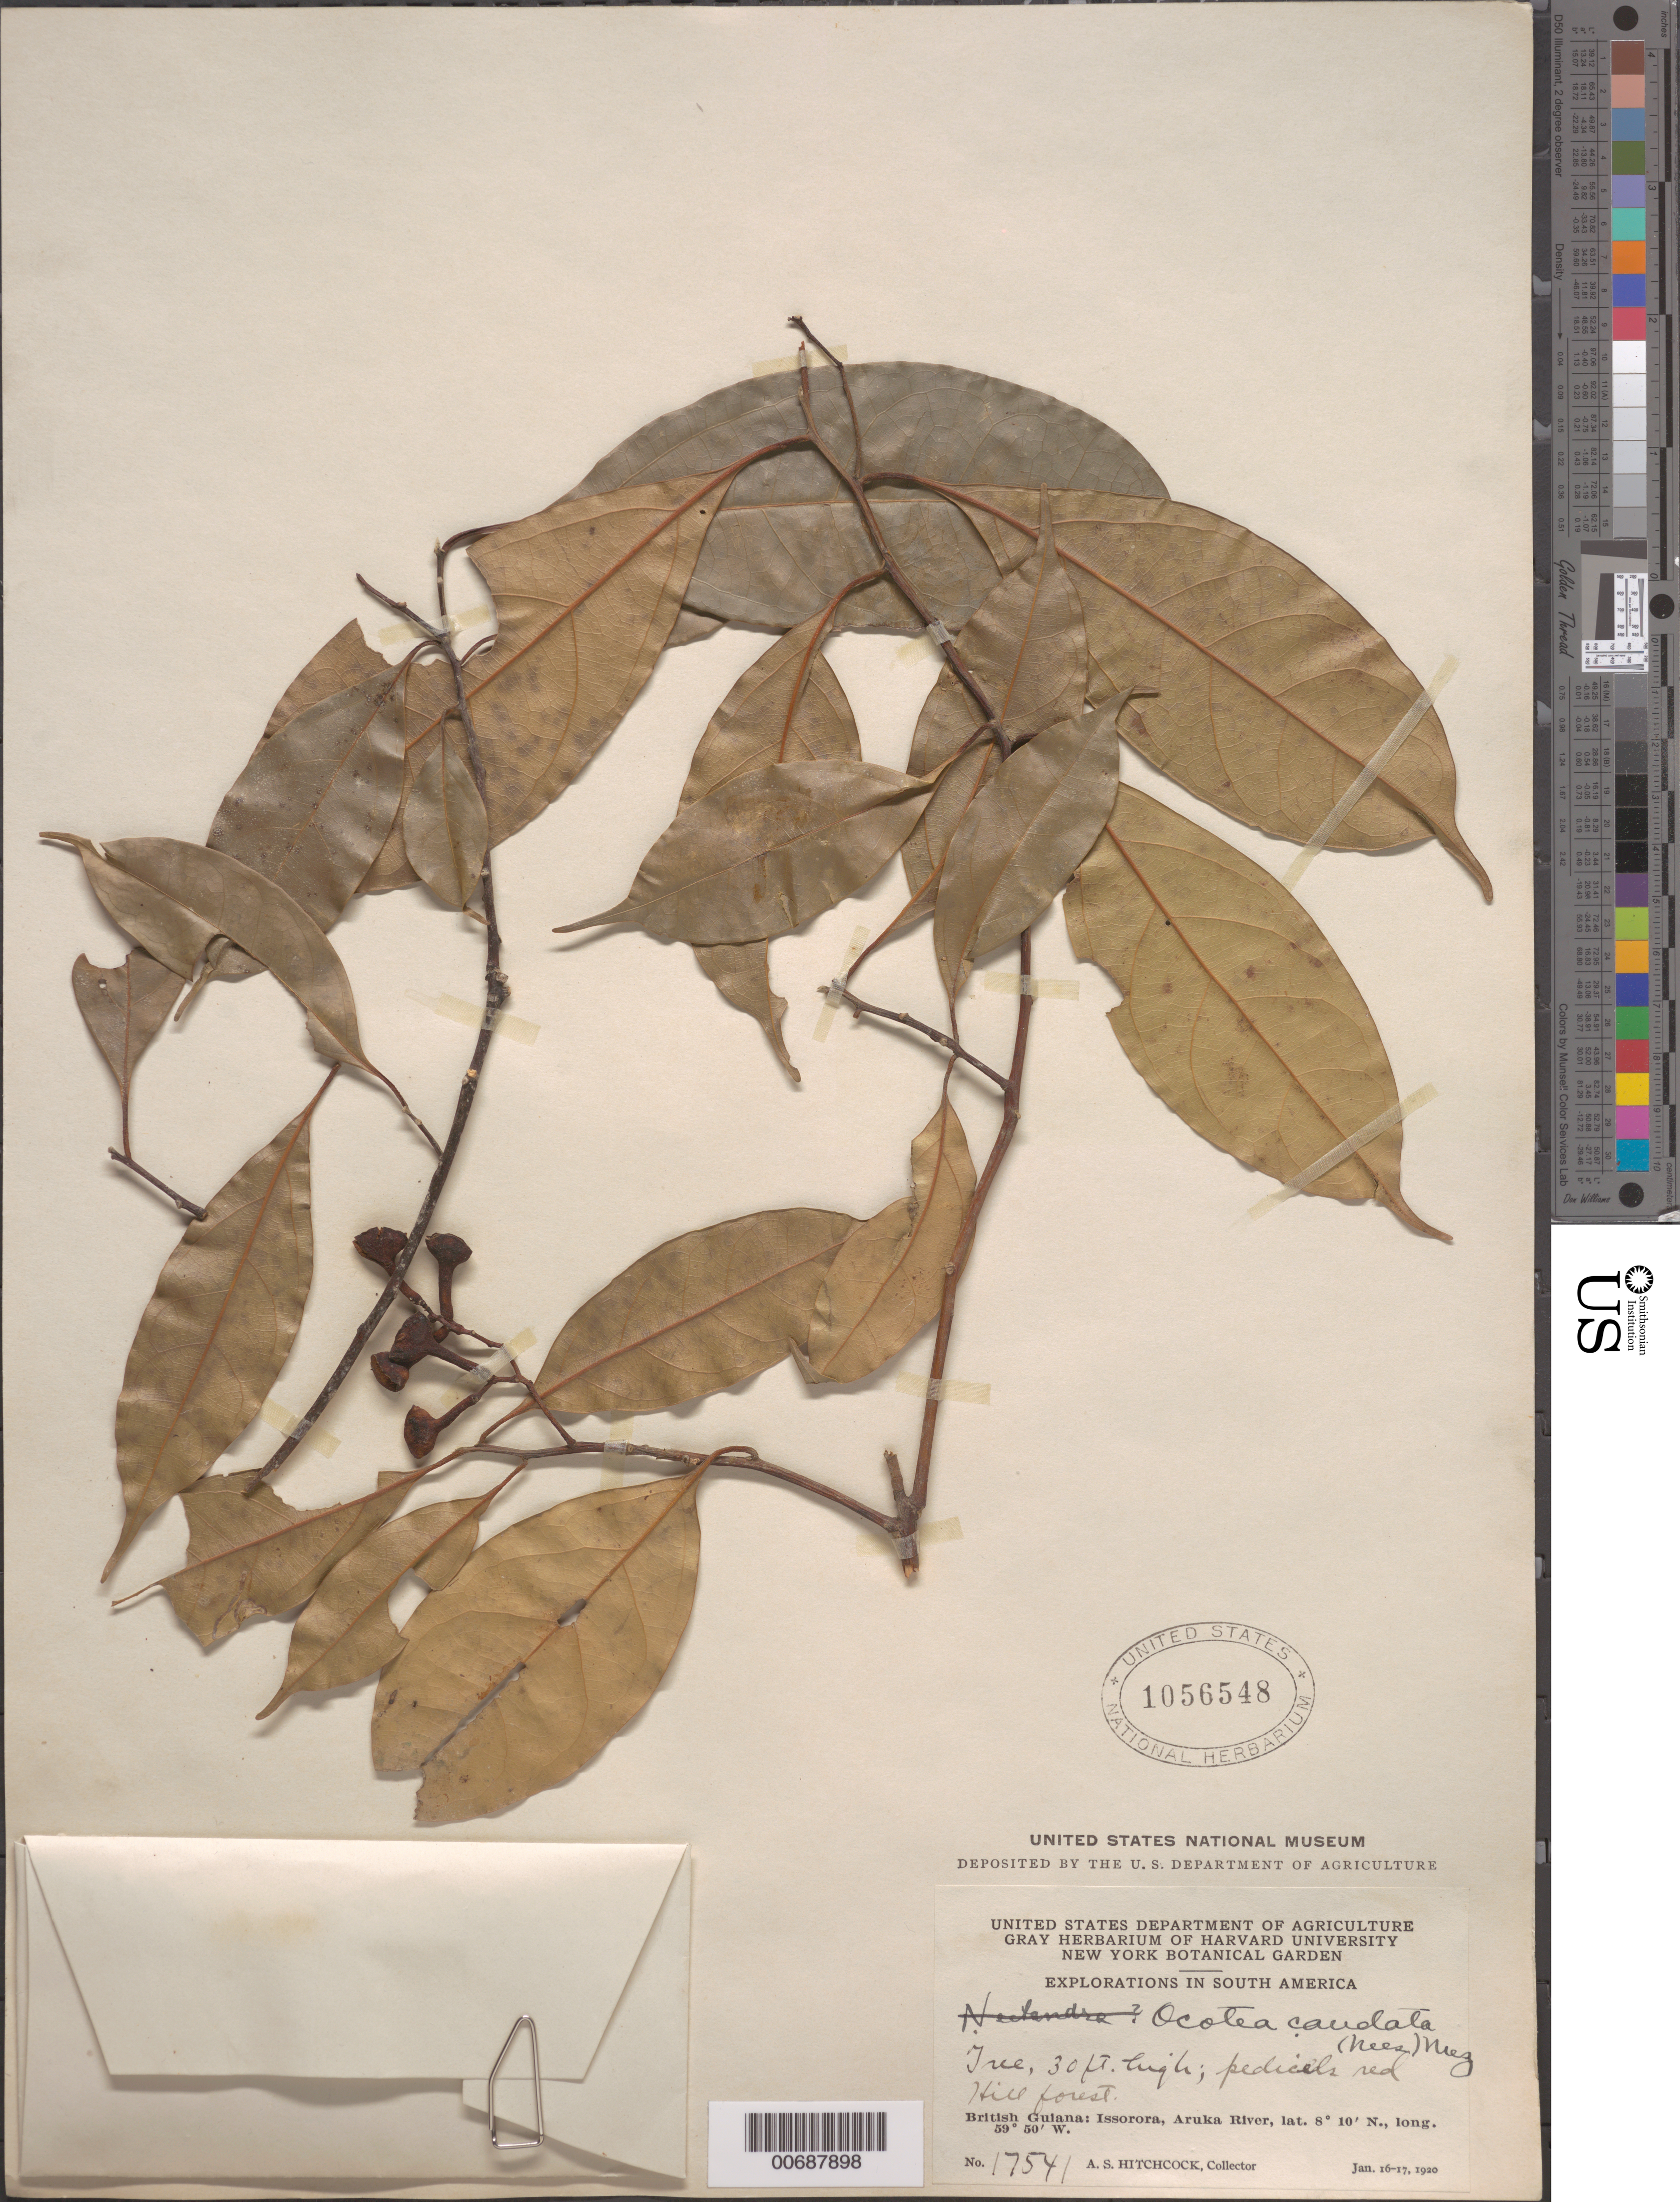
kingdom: Plantae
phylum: Tracheophyta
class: Magnoliopsida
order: Laurales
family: Lauraceae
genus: Ocotea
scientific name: Ocotea caudata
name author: (Nees) Mez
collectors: A. S. Hitchcock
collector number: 17541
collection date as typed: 16-Jan-20 to 17-Jan-20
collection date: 1920-01-16/1920-01-17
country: Guyana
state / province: Barima-Waini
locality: Issorora, vic of, on the Aruka River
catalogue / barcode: US 1056548